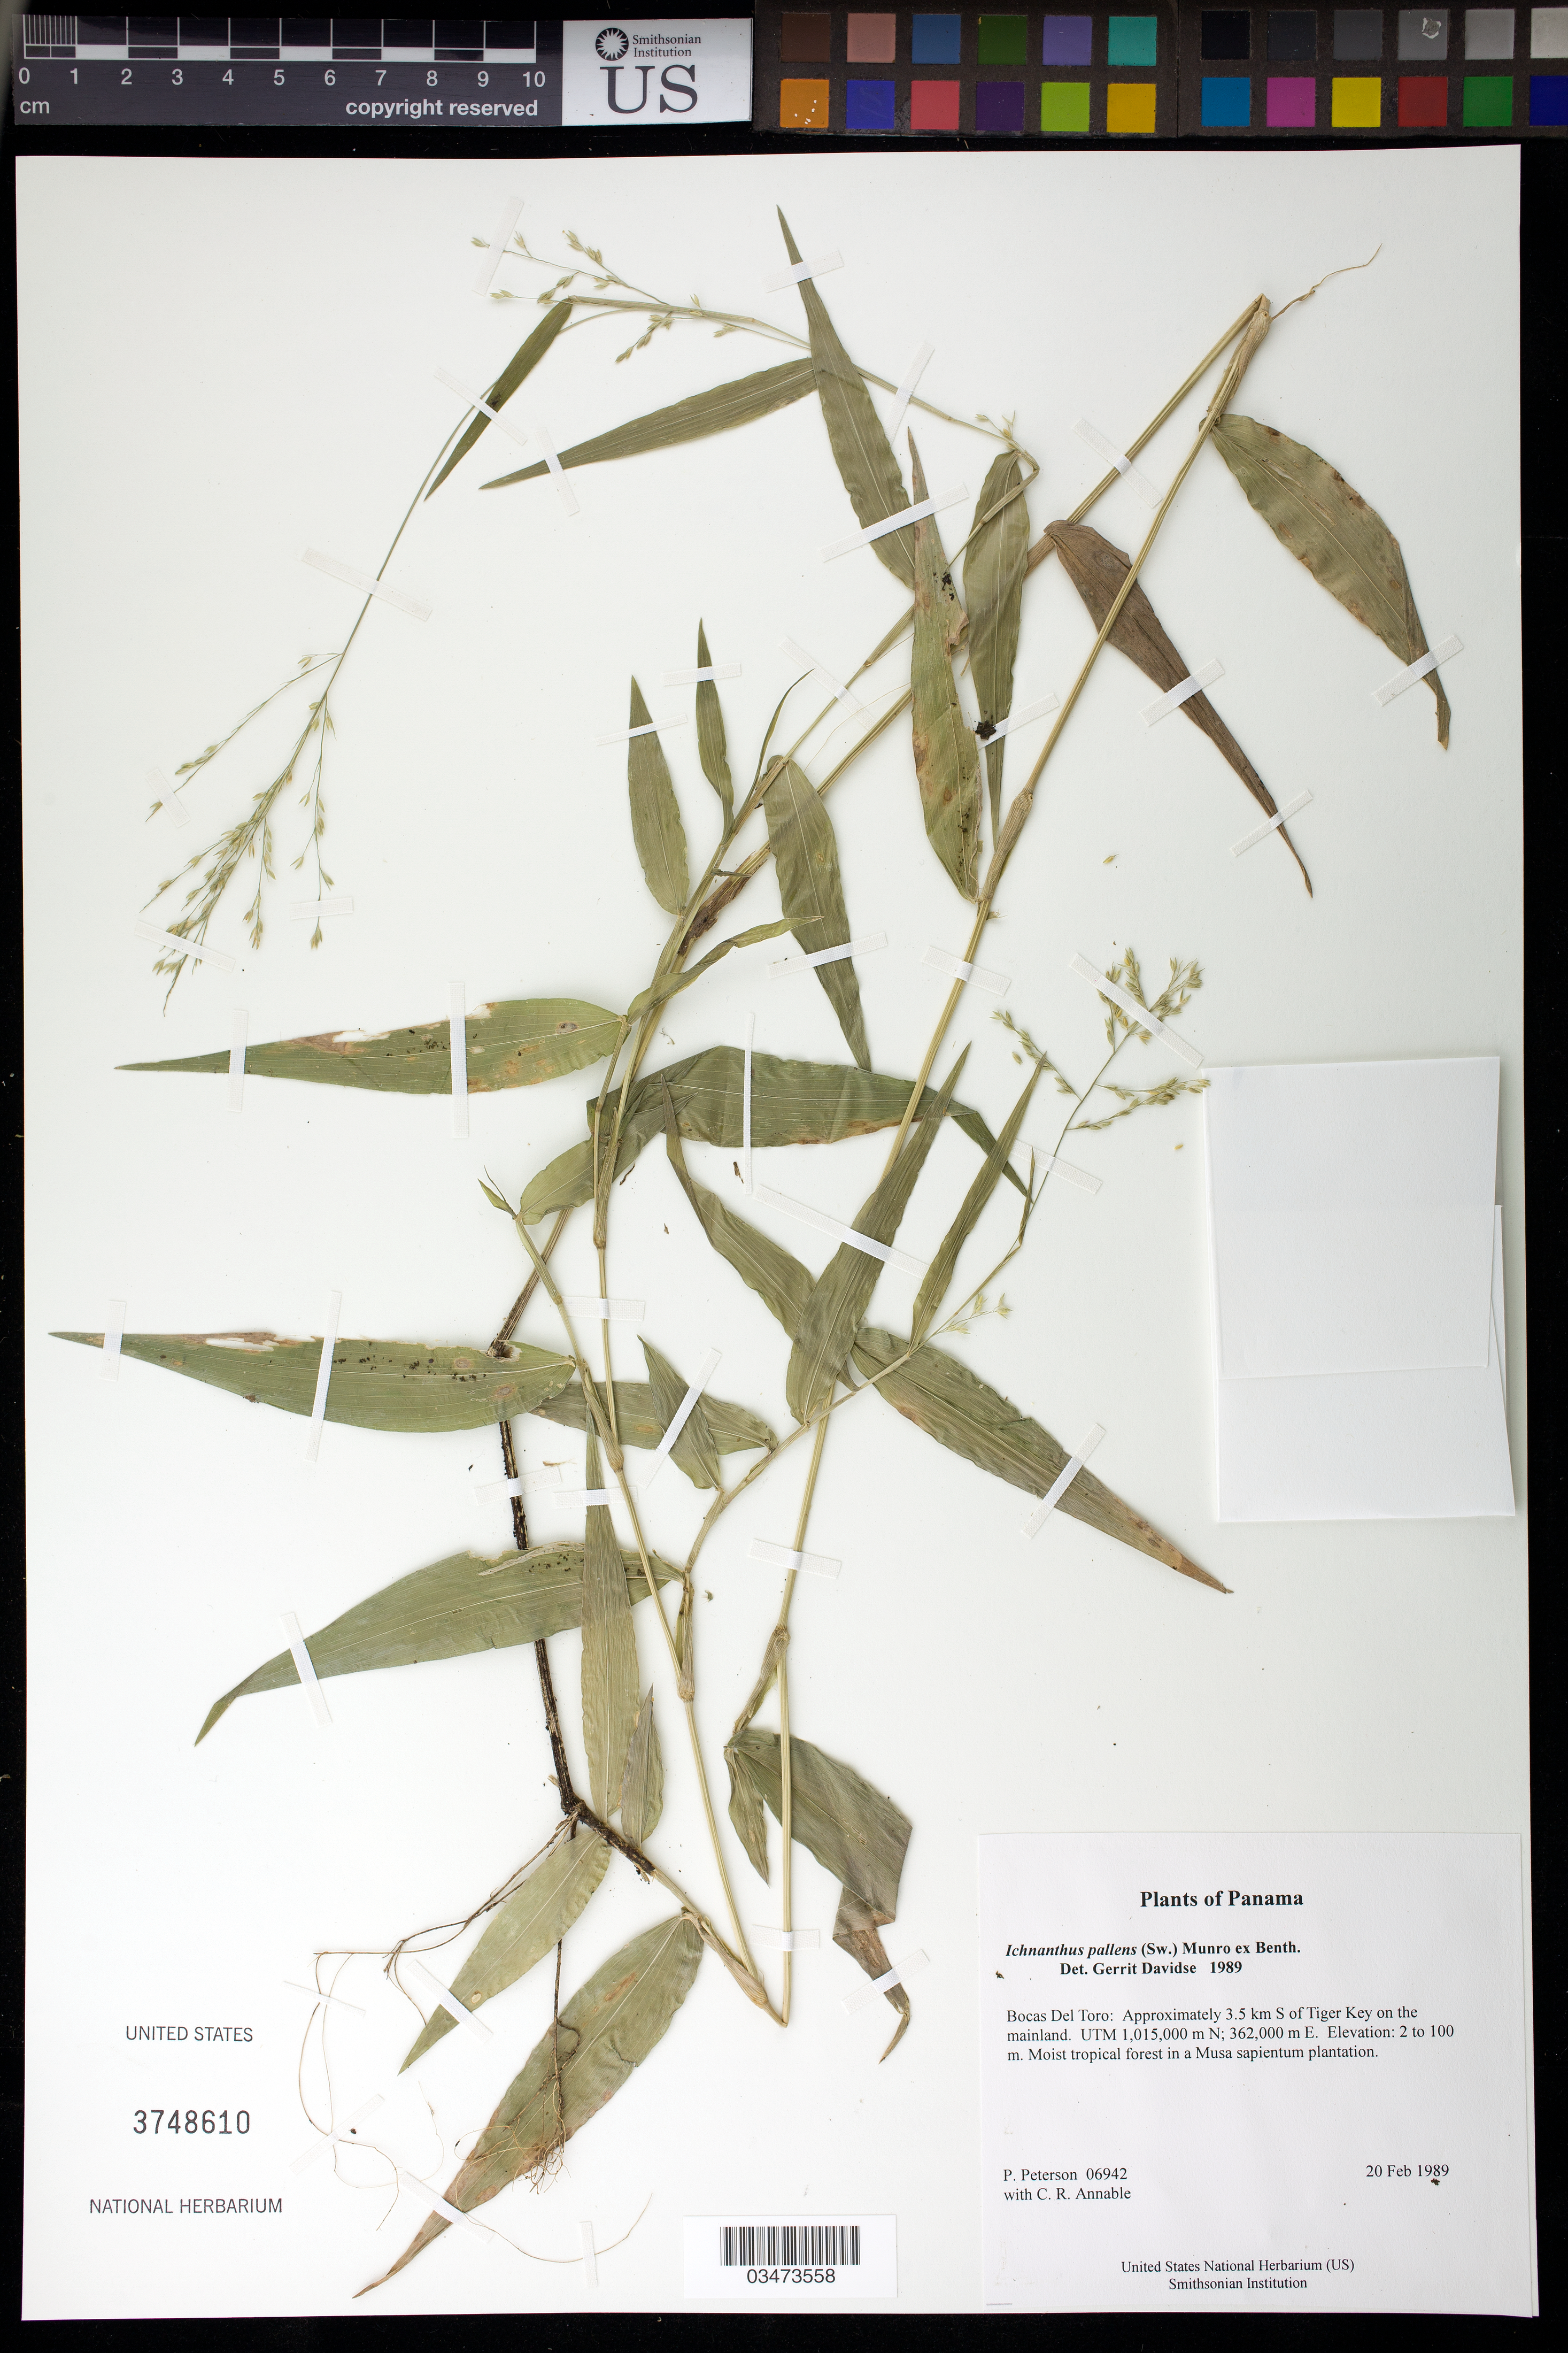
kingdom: Plantae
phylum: Tracheophyta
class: Liliopsida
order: Poales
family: Poaceae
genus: Ichnanthus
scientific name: Ichnanthus pallens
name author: (Sw.) Munro ex Benth.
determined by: Davidse, Gerrit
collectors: P. M. Peterson & C. R. Annable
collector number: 06942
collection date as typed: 20 Feb 1989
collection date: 1989-02-20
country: Panama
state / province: Bocas del Toro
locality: Approximately 3.5 km S of Tiger Key on the mainland. UTM 1,015,000 m N; 362,000 m E.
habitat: Moist tropical forest in a Musa sapientum plantation.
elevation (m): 2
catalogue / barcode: US 3748610